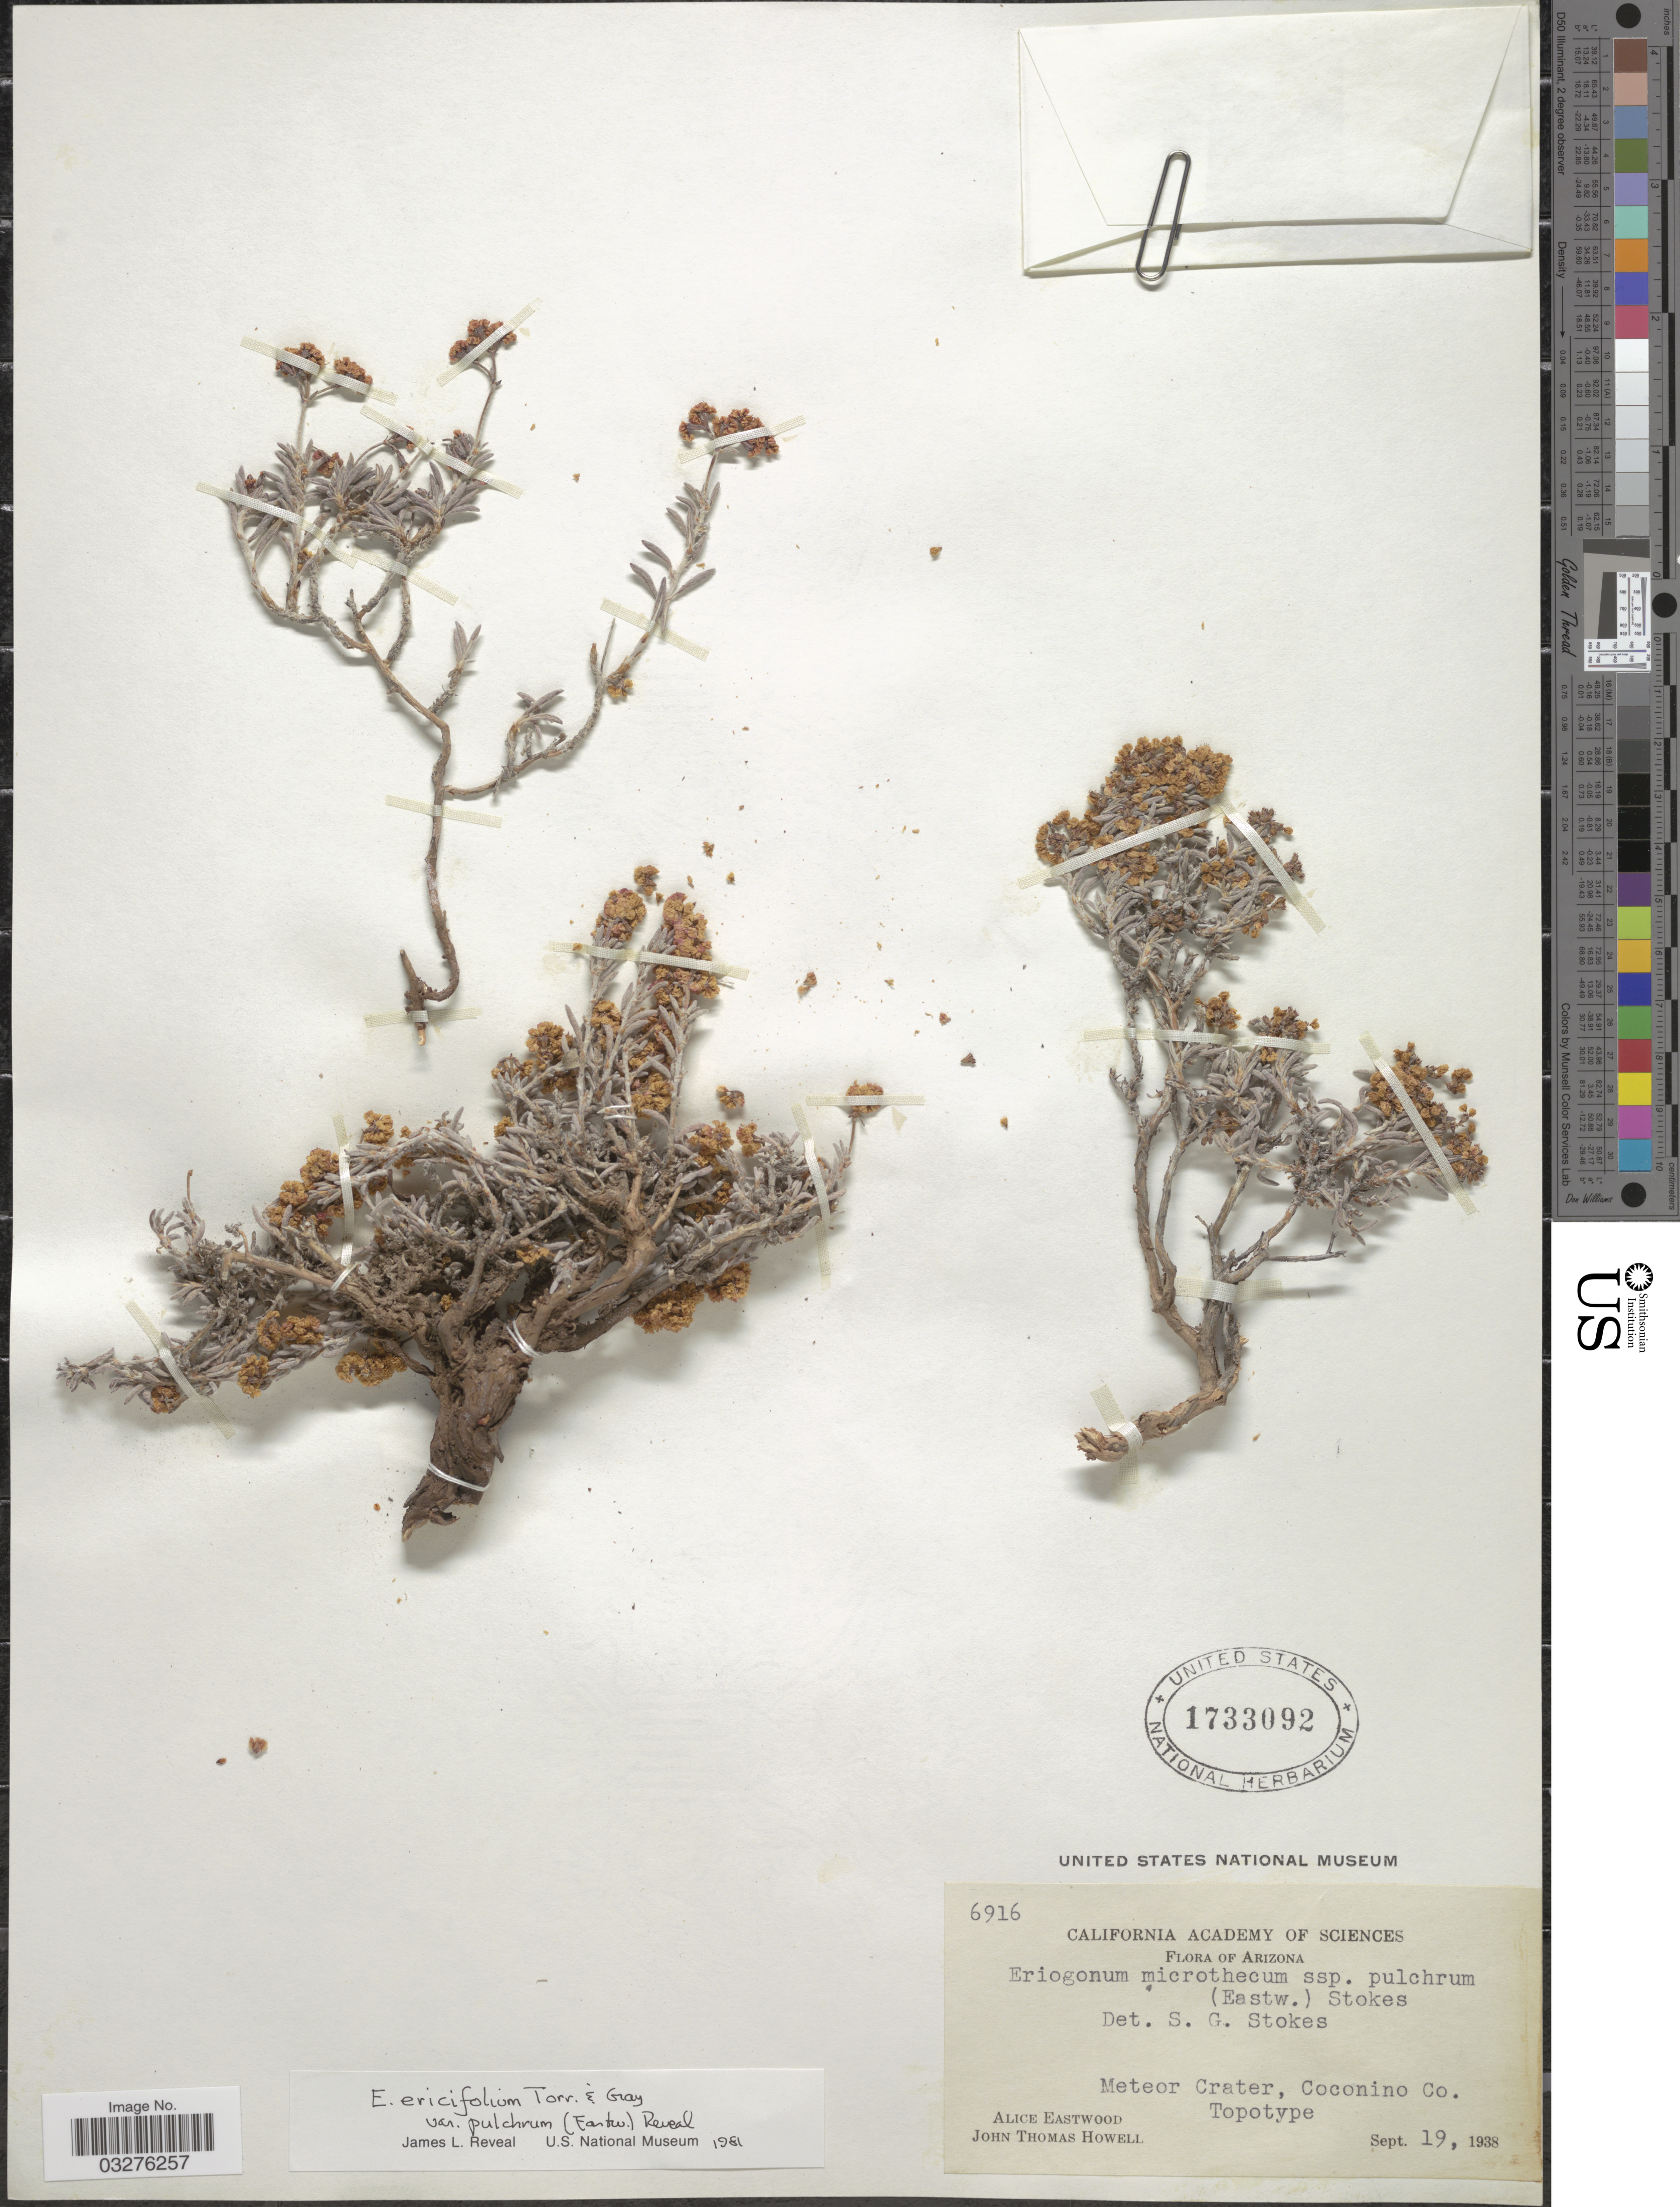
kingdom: Plantae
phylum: Tracheophyta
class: Magnoliopsida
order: Caryophyllales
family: Polygonaceae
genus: Eriogonum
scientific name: Eriogonum ericifolium var. pulchrum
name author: (Eastw.) Reveal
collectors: A. Eastwood & J. T. Howell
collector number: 6916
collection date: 1938-09-19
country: United States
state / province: Arizona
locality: Meteor Crater, Coconino Co.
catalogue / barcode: US 1733092